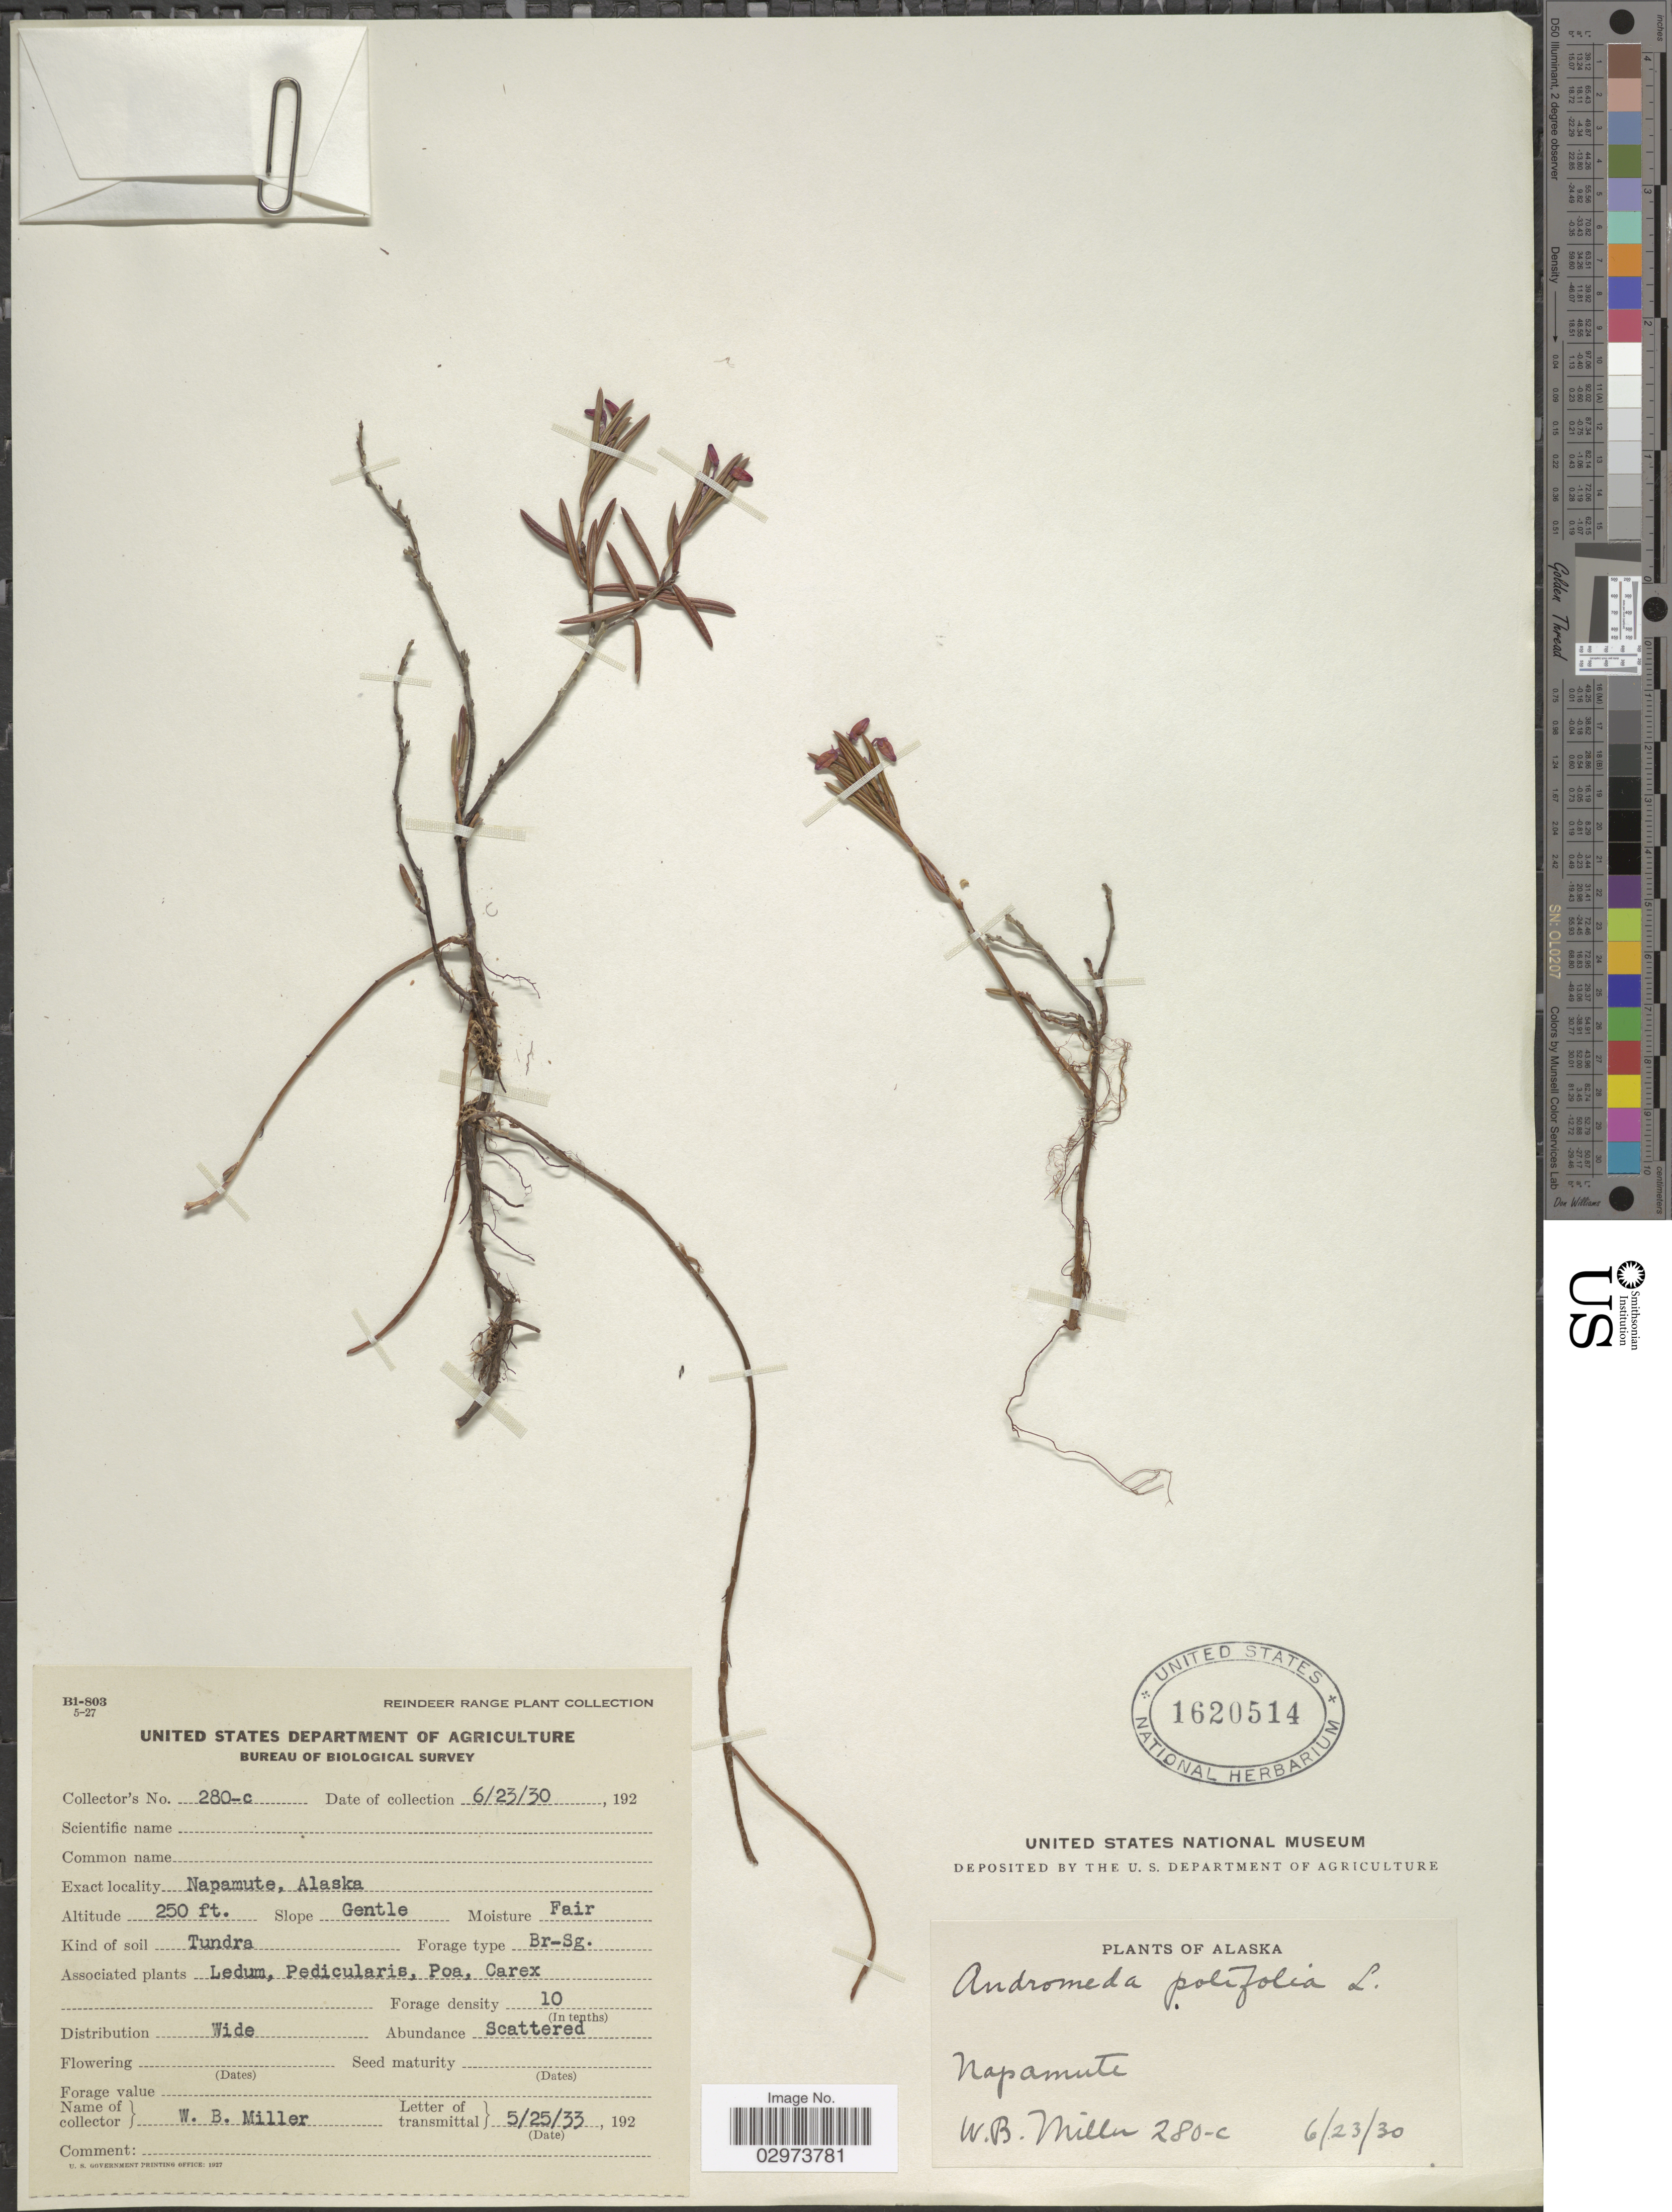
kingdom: Plantae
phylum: Tracheophyta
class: Magnoliopsida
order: Ericales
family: Ericaceae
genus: Andromeda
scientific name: Andromeda polifolia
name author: L.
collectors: W. Miller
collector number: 280-c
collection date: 1930-06-23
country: United States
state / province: Alaska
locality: Napamute.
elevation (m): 76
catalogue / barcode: US 1620514